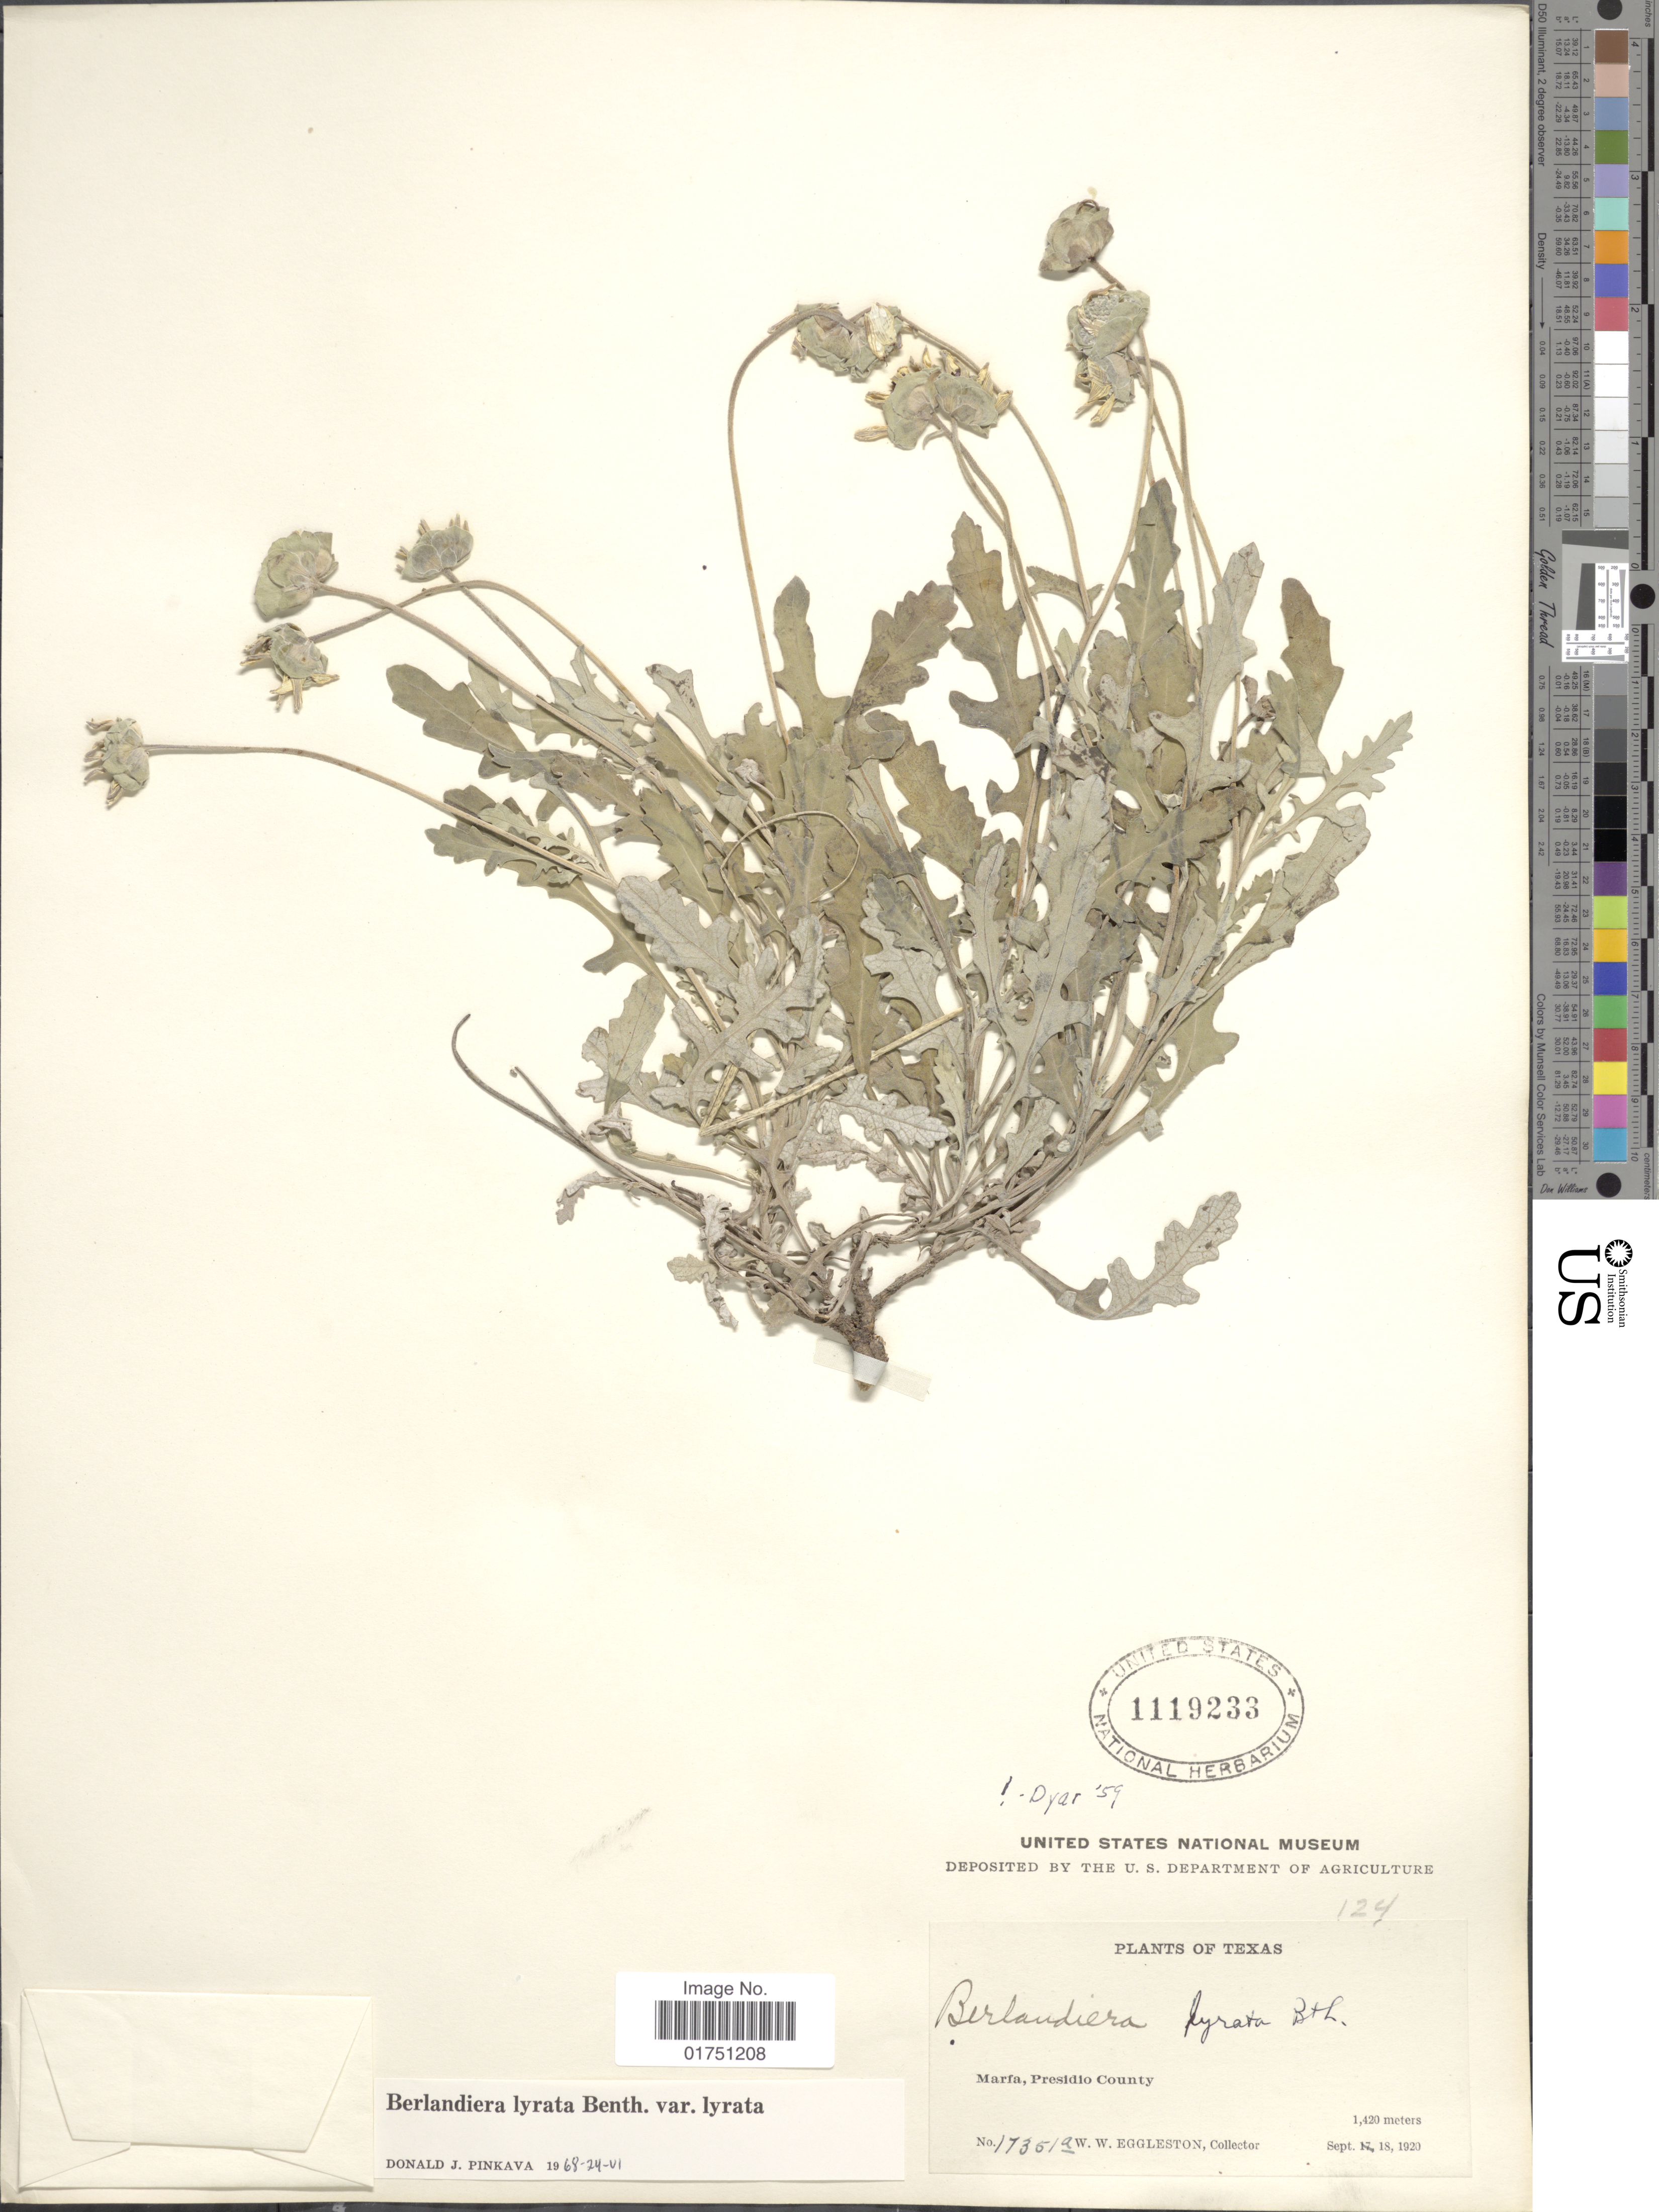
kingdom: Plantae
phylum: Tracheophyta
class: Magnoliopsida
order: Asterales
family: Asteraceae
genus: Berlandiera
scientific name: Berlandiera lyrata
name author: Benth.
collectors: W. W. Eggleston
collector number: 17351a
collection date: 1920-09-18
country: United States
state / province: Texas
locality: Marfa, Presidio County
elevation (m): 1420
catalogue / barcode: US 1119233